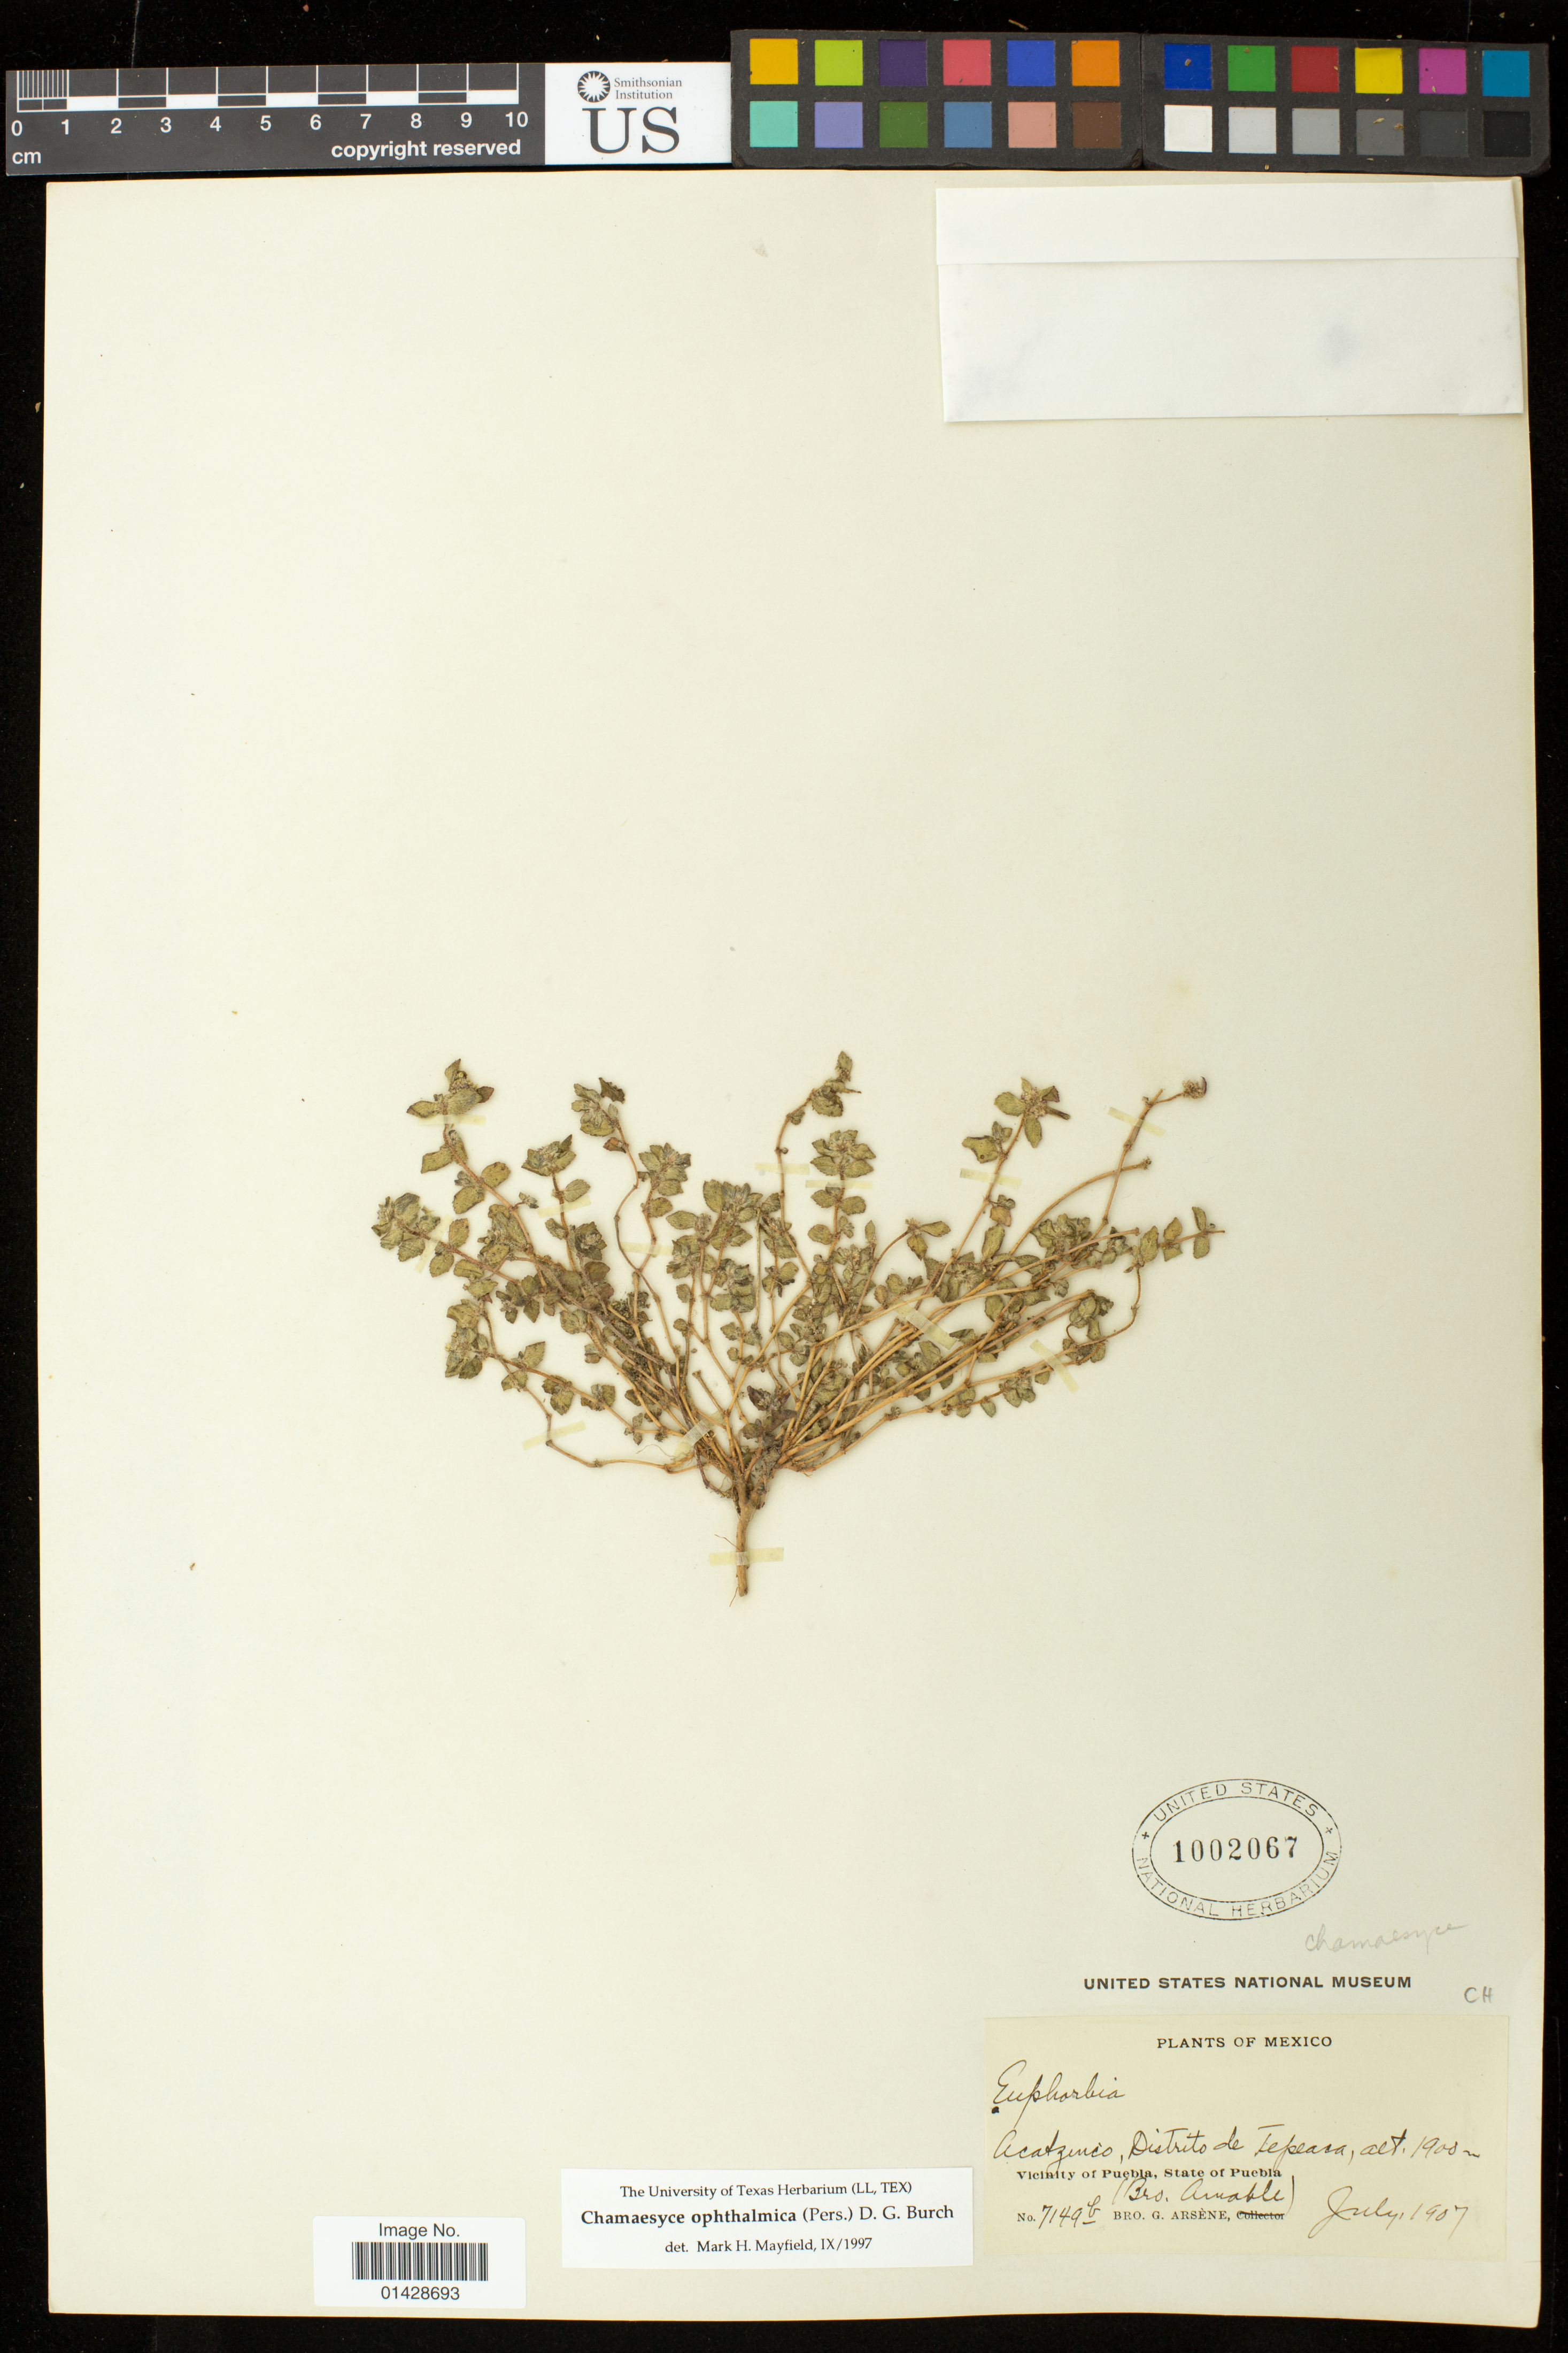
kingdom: Plantae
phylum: Tracheophyta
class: Magnoliopsida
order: Malpighiales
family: Euphorbiaceae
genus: Euphorbia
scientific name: Euphorbia ophthalmica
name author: Pers.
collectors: B. Amable & Bro. G. Arsène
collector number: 7149b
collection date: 1907-07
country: Mexico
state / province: Puebla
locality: Acatzinco, Distrito de Tepeaca, Vicinity of Puebla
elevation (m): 1900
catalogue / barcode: US 1002067